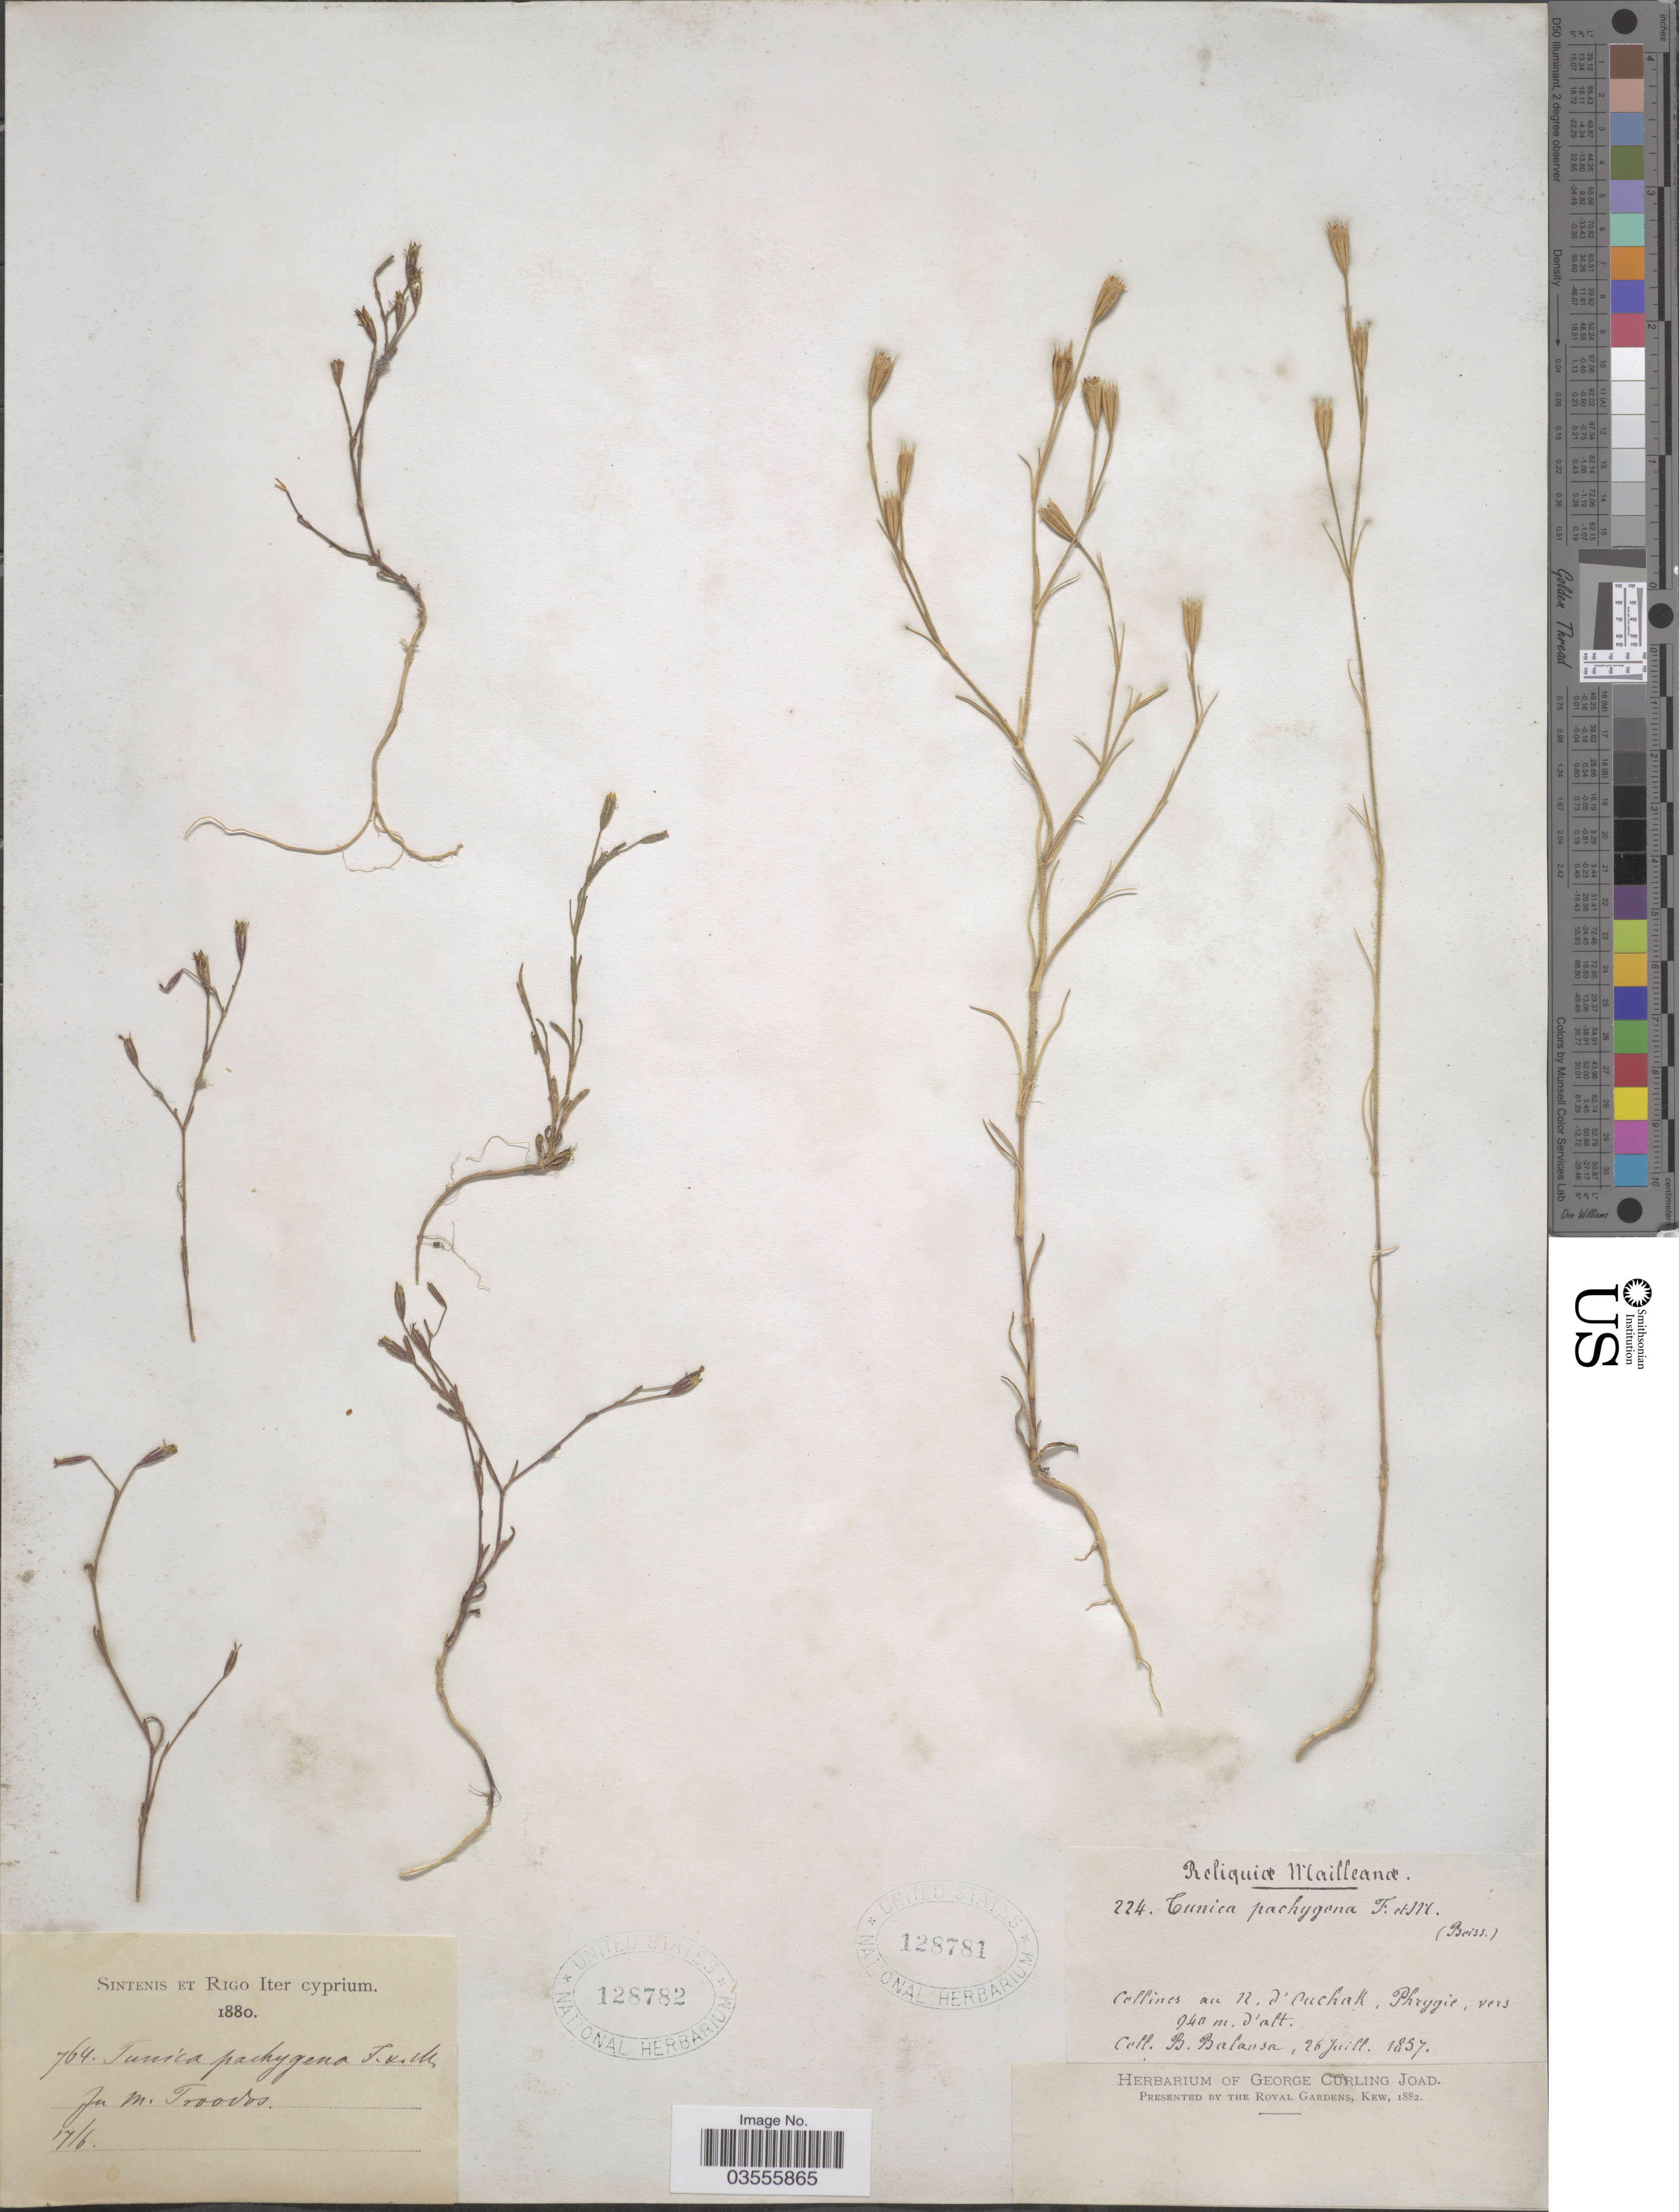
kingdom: Plantae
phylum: Tracheophyta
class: Magnoliopsida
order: Caryophyllales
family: Caryophyllaceae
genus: Dianthus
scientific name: Dianthus pachygonus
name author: Fassou et al.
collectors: -. Sintenis & -- Rigo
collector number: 764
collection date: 1880-06-17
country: Cyprus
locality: Iter cyprium. Fn [interpreted] M. Troodos.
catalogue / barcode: US 128782